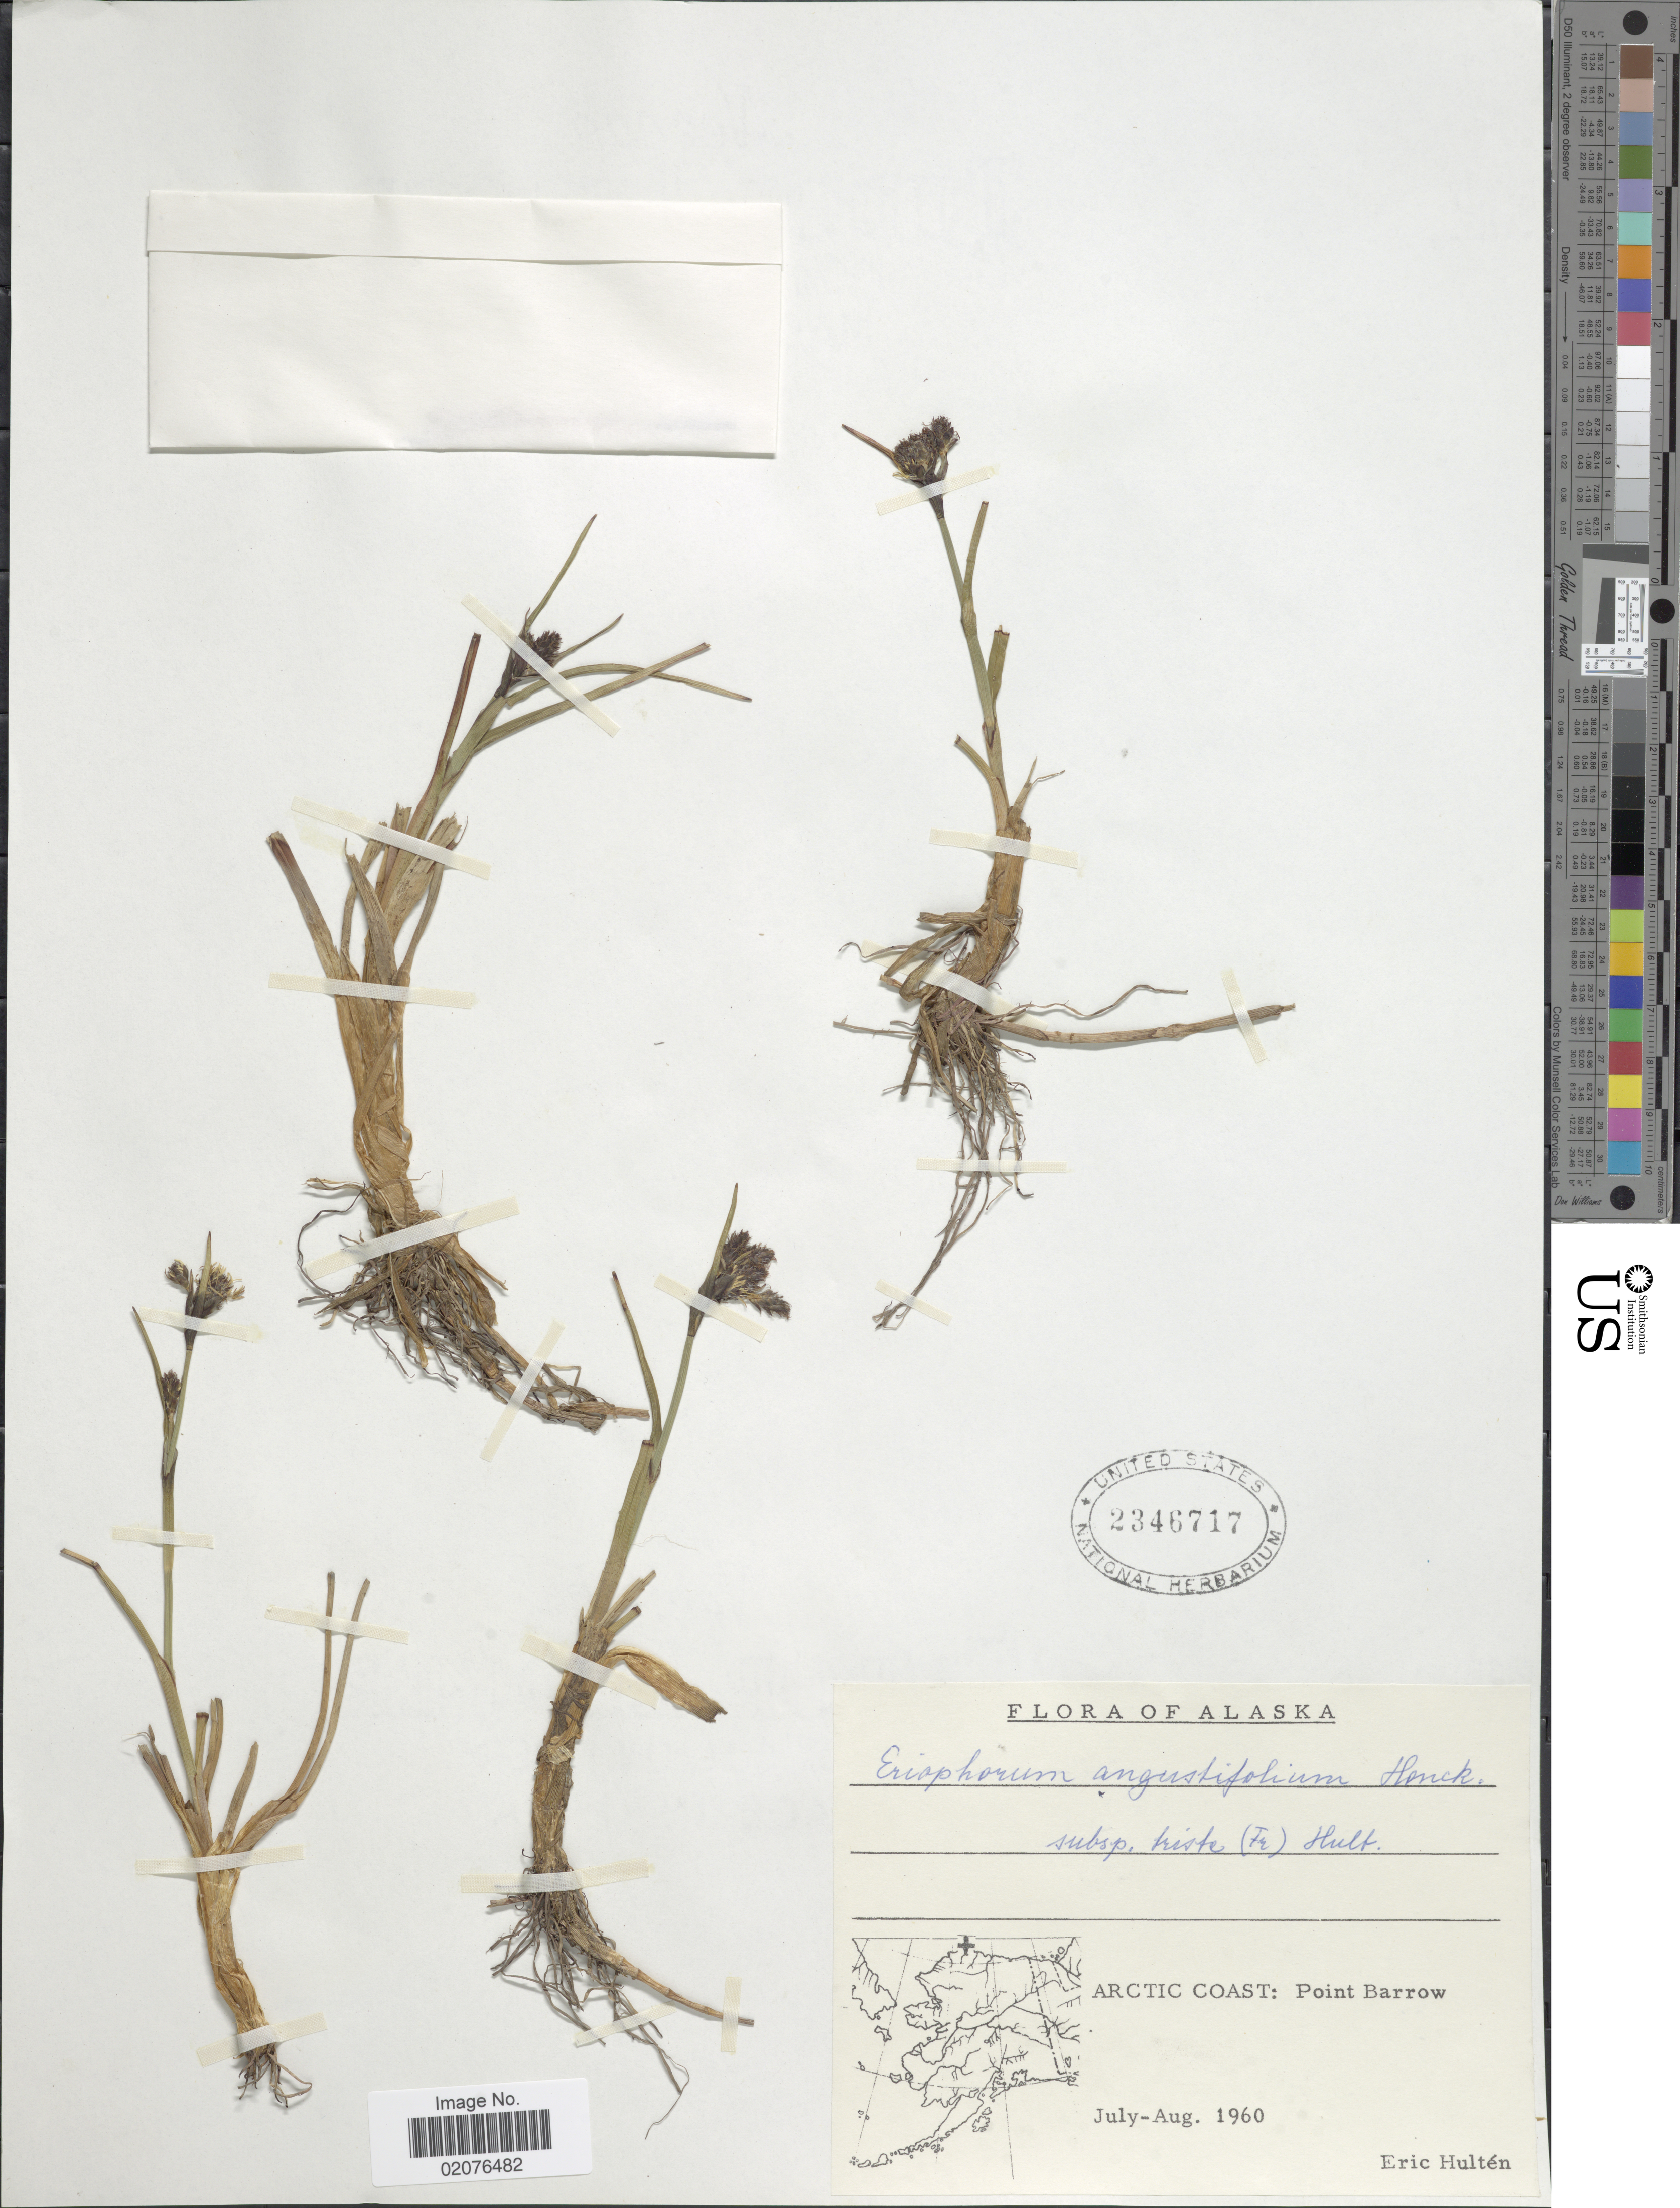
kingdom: Plantae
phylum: Tracheophyta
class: Liliopsida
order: Poales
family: Cyperaceae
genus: Eriophorum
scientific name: Eriophorum angustifolium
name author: Honck.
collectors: E. G. Hultén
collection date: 1960-07/1960-08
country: United States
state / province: Alaska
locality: Arctic Coast: Point Barrow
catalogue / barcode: US 2346717